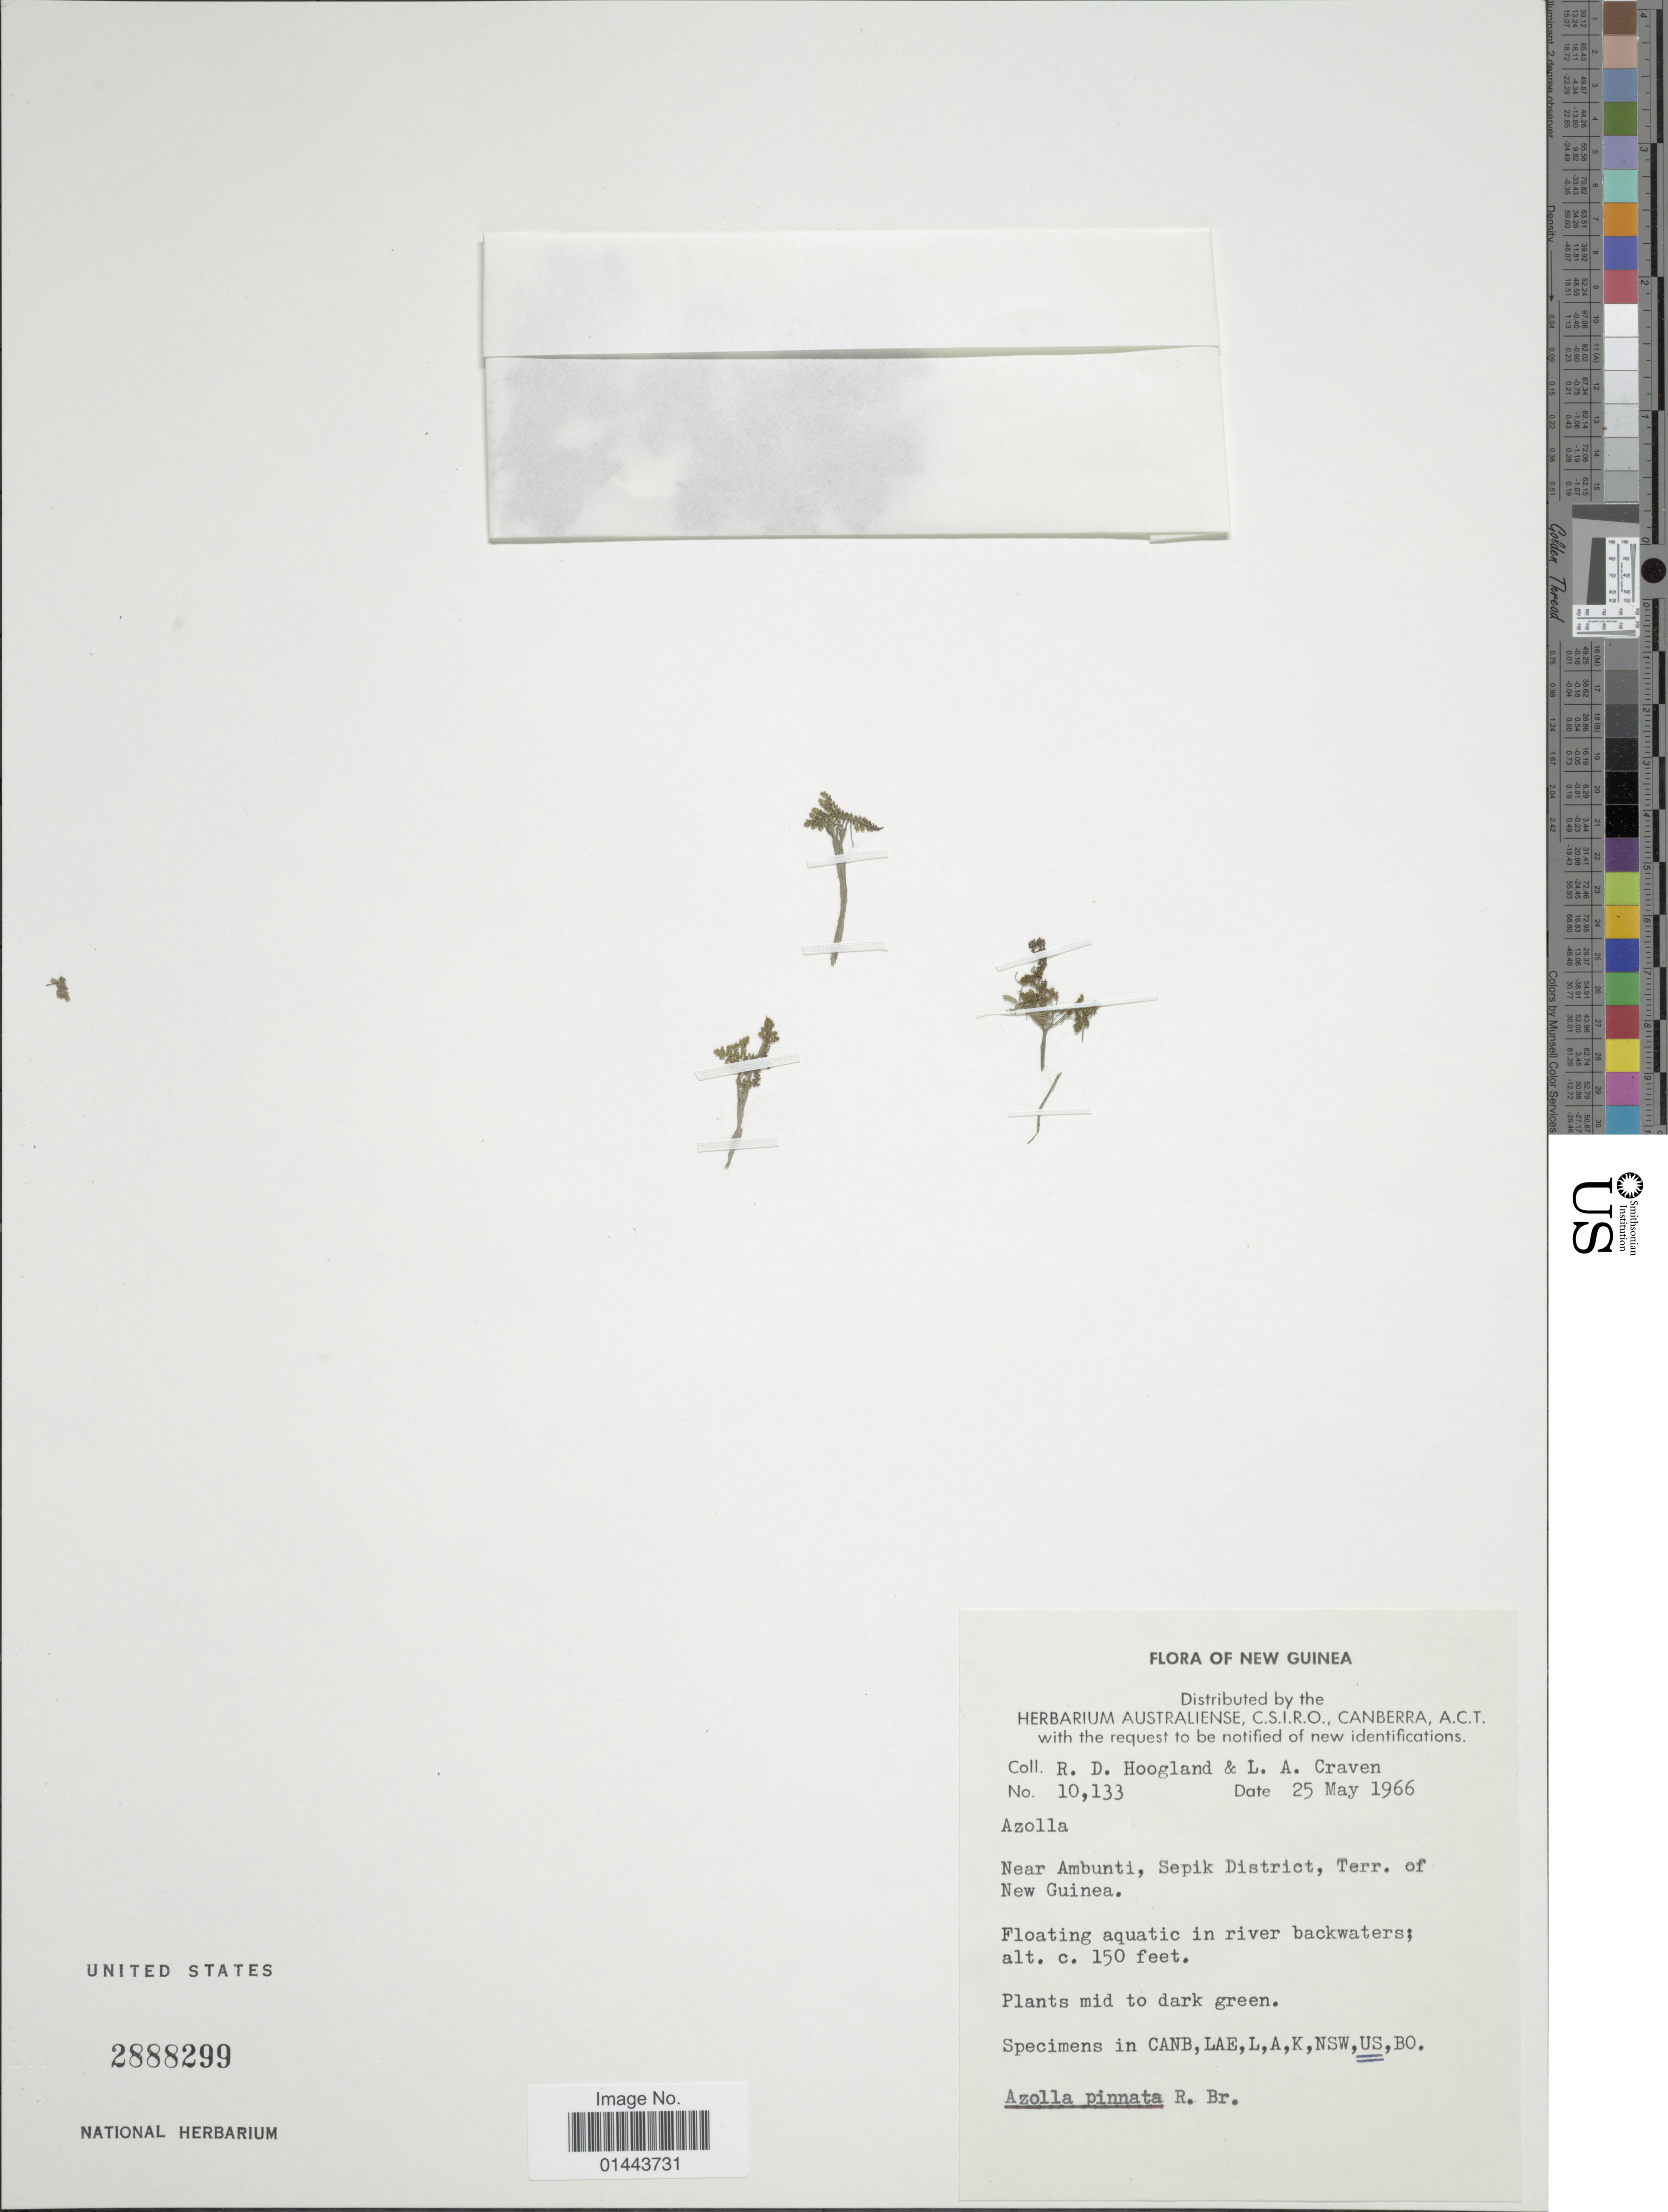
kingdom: Plantae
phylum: Tracheophyta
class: Polypodiopsida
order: Salviniales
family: Salviniaceae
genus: Azolla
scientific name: Azolla pinnata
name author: R. Br.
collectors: R. D. Hoogland & L. A. Craven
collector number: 10133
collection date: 1966-05-25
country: Papua New Guinea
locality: New Guinea, near Ambunti, Sepik District, Terr. of New Guinea, floating in river backwaters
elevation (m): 46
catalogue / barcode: US 2888299